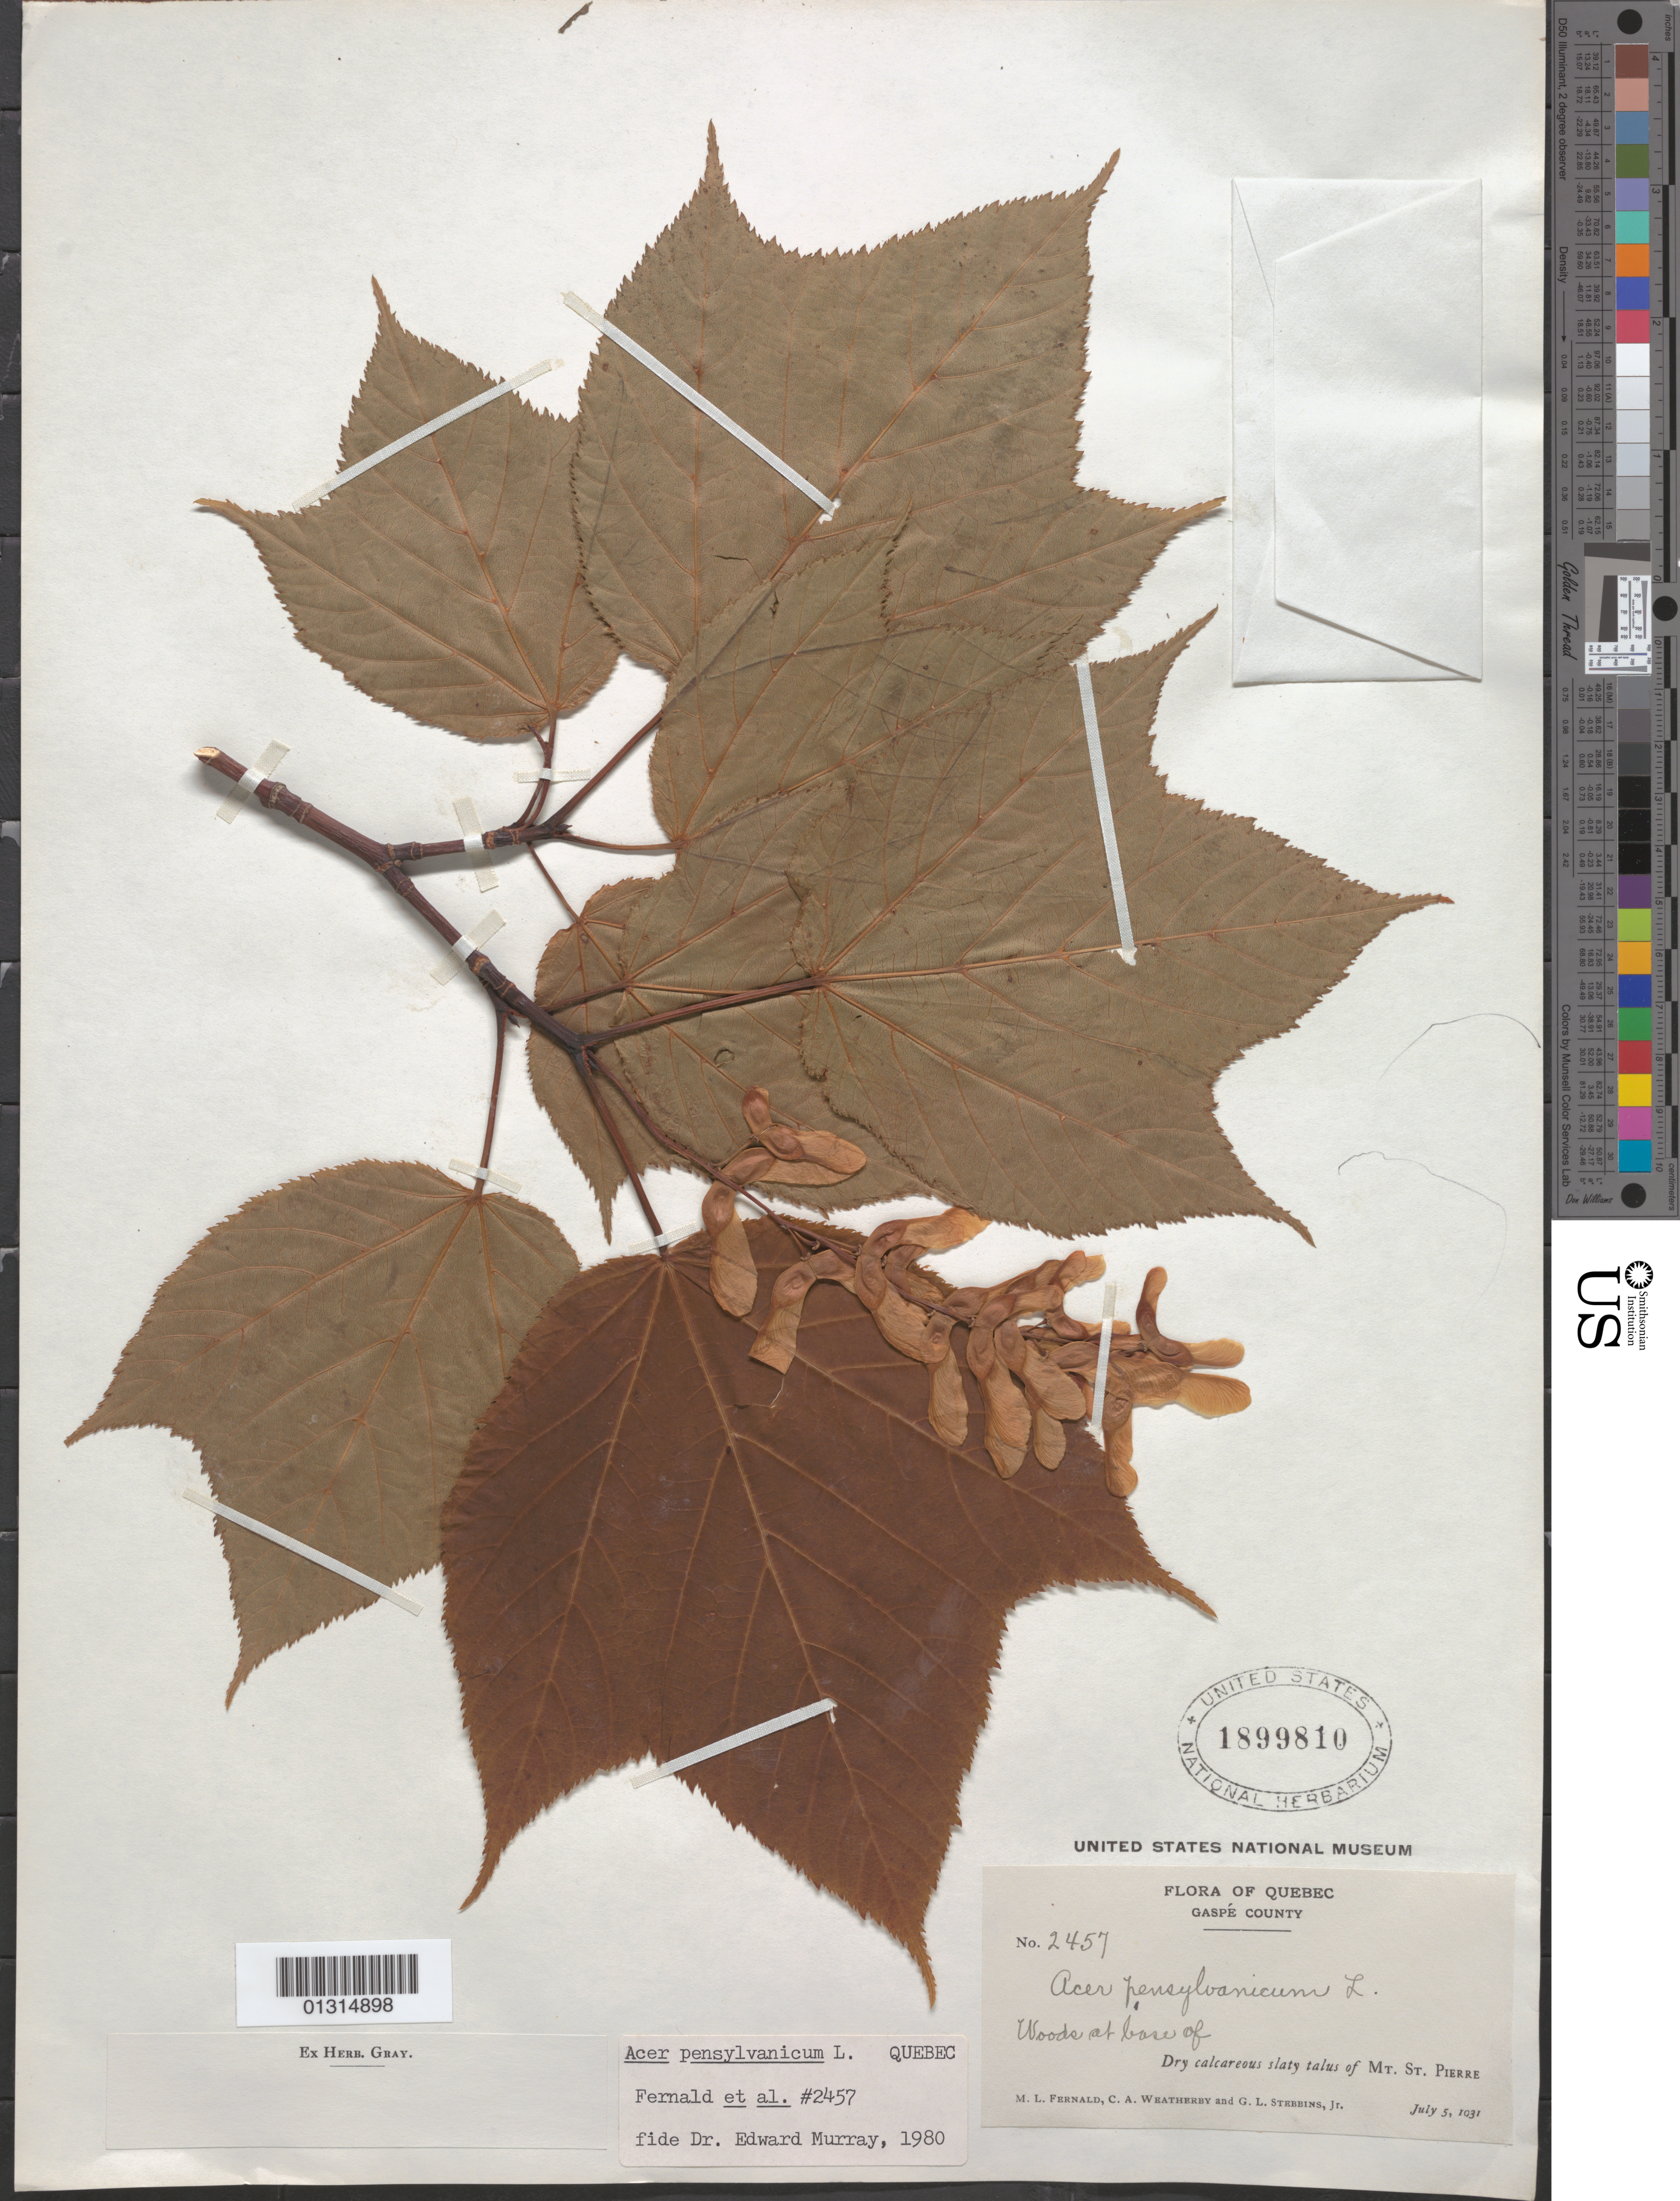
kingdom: Plantae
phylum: Tracheophyta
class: Magnoliopsida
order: Sapindales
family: Sapindaceae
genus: Acer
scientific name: Acer pensylvanicum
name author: L.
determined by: Murray, Edward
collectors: M. L. Fernald, C. A. Weatherby & G. L. Stebbins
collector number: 2457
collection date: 1931-07-05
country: Canada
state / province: Quebec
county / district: Gaspe County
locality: Gaspé County, base of Mt. St. Pierre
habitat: Woods at base of dry calcareous slaty talus of mountain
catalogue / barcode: US 1899810